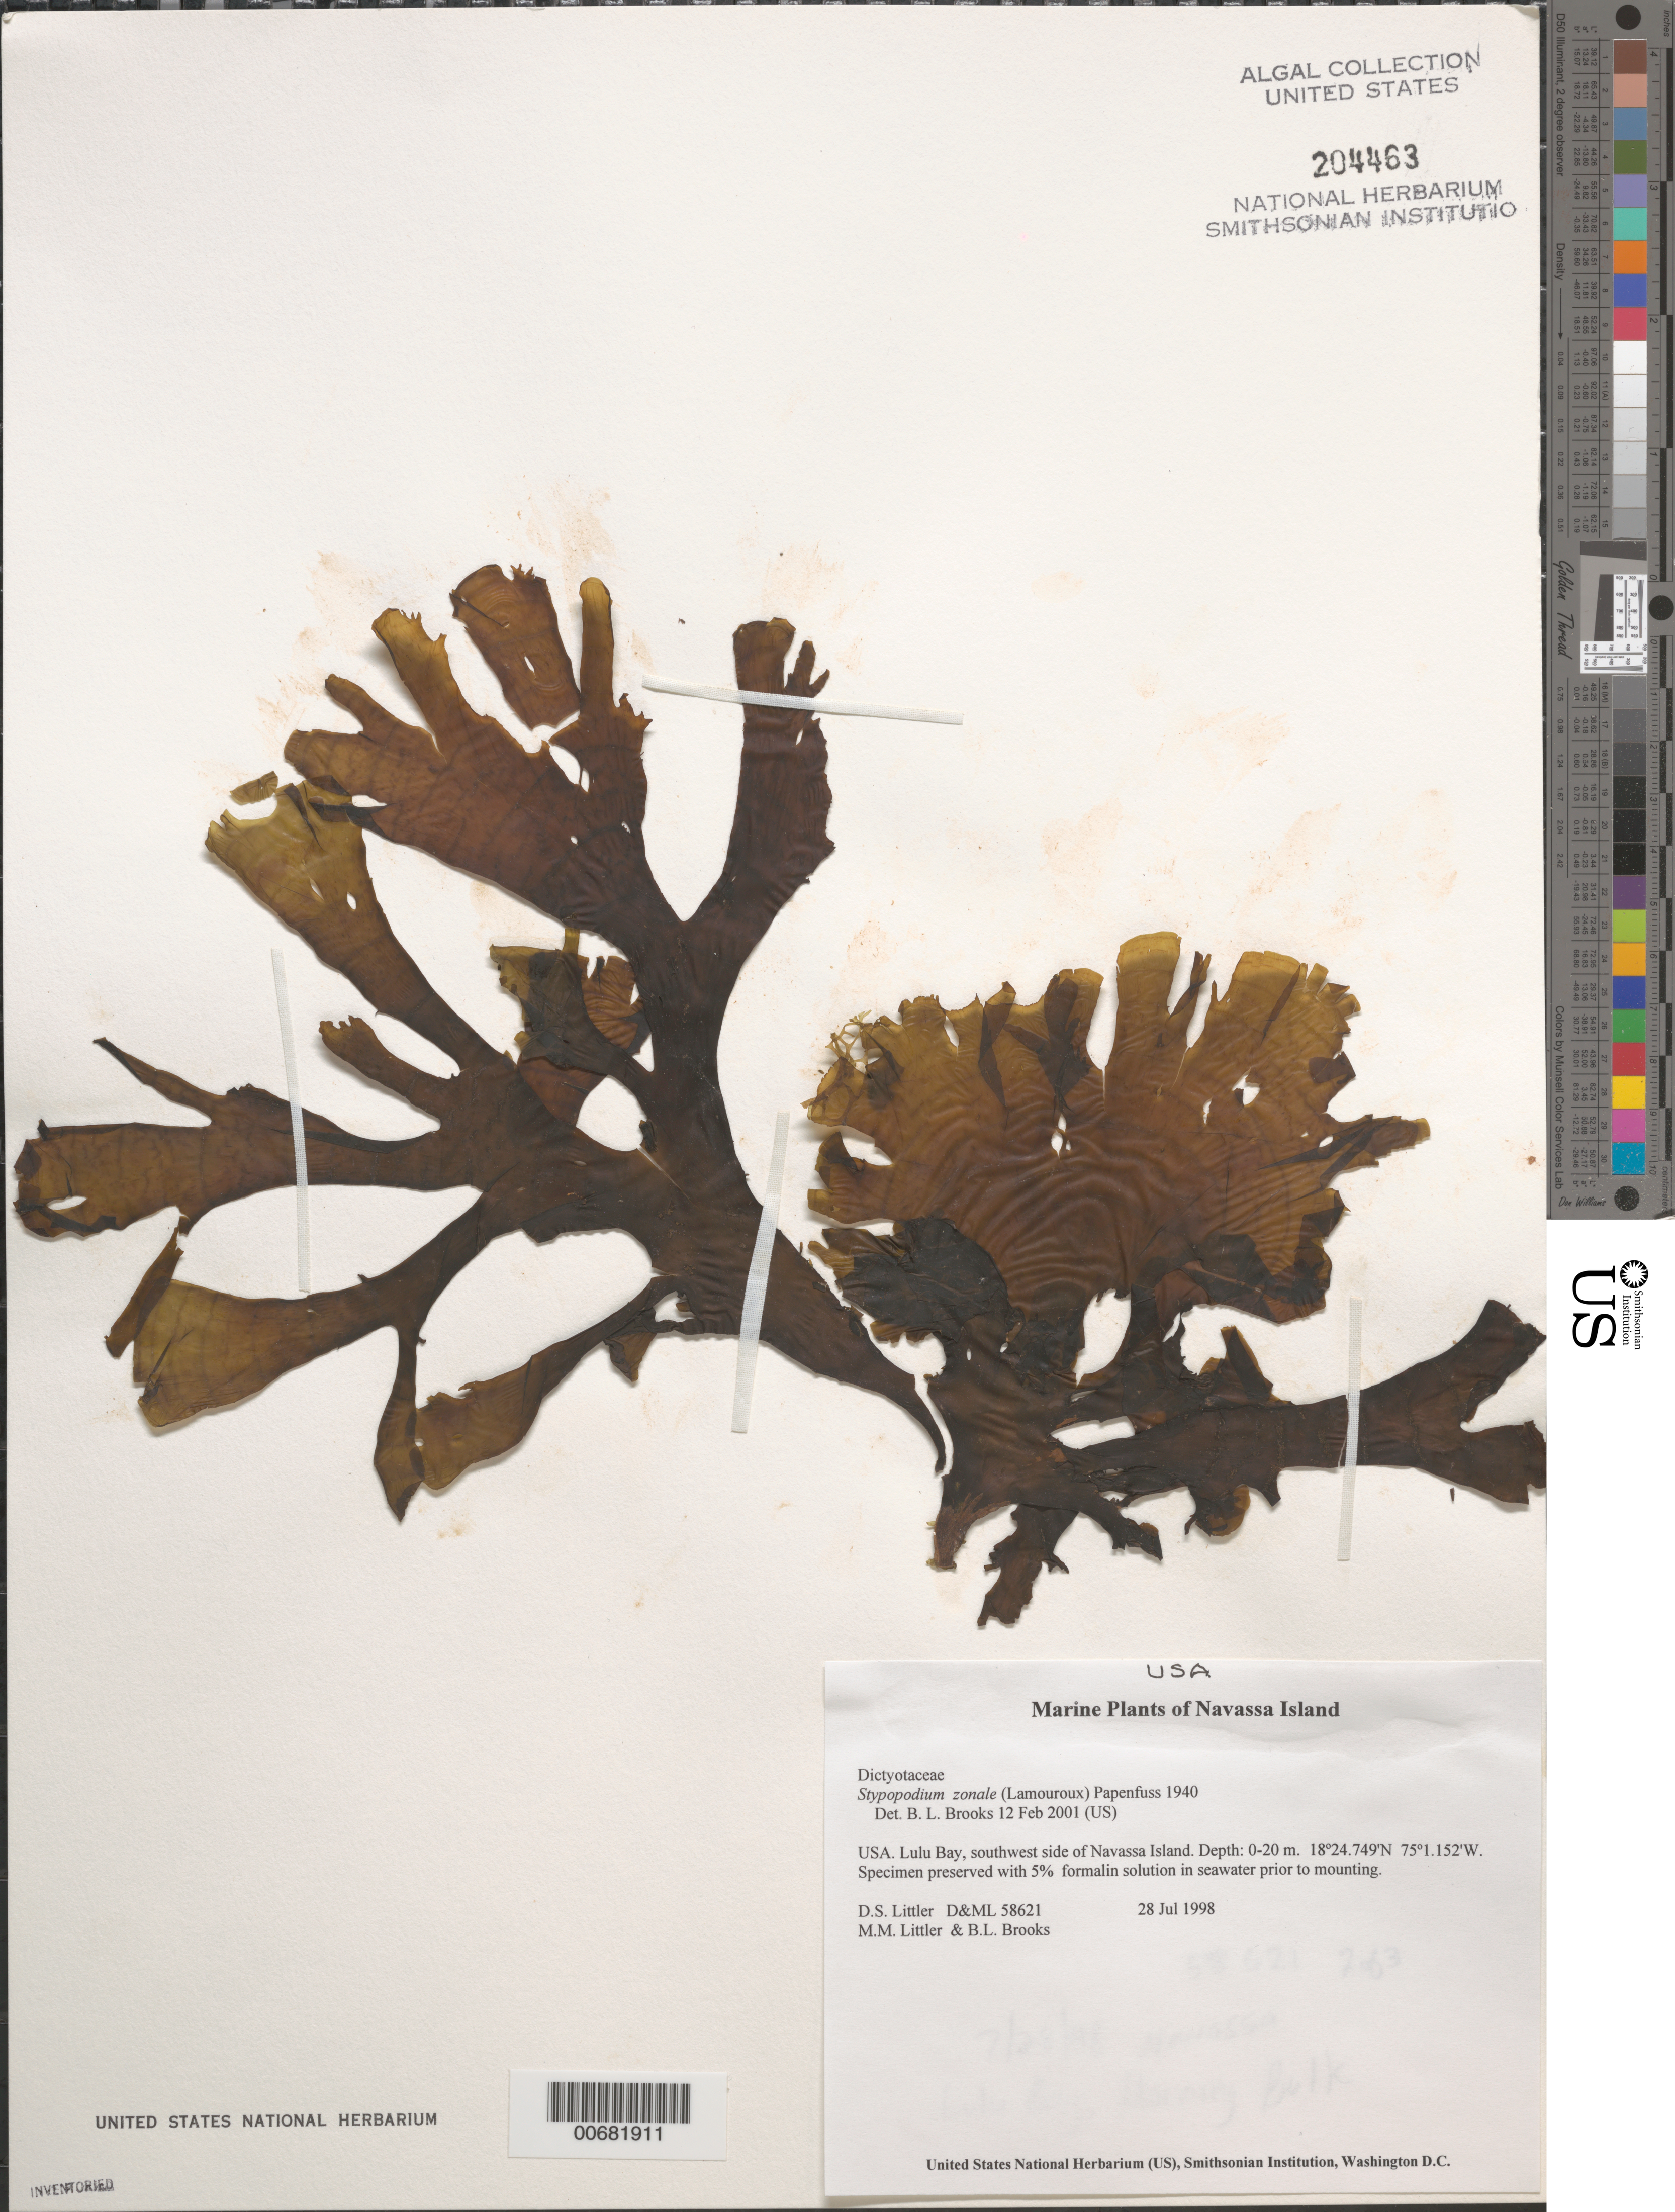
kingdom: Chromista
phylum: Ochrophyta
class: Phaeophyceae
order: Dictyotales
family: Dictyotaceae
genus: Stypopodium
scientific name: Stypopodium zonale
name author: (J.V.Lamouroux) Papenf.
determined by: Brooks, B. L., (BOT), Smithsonian Institution - National Museum of Natural History (UNITED STATES)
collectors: D. S. Littler, M. M. Littler & B. Brooks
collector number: D&ML 58621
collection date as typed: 28 Jul 1998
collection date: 1998-07-28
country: Navassa Island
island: Navassa Island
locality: Lulu Bay, southwest side of island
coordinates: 18 24.749' N, 75 1.152' W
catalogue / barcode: US 204463